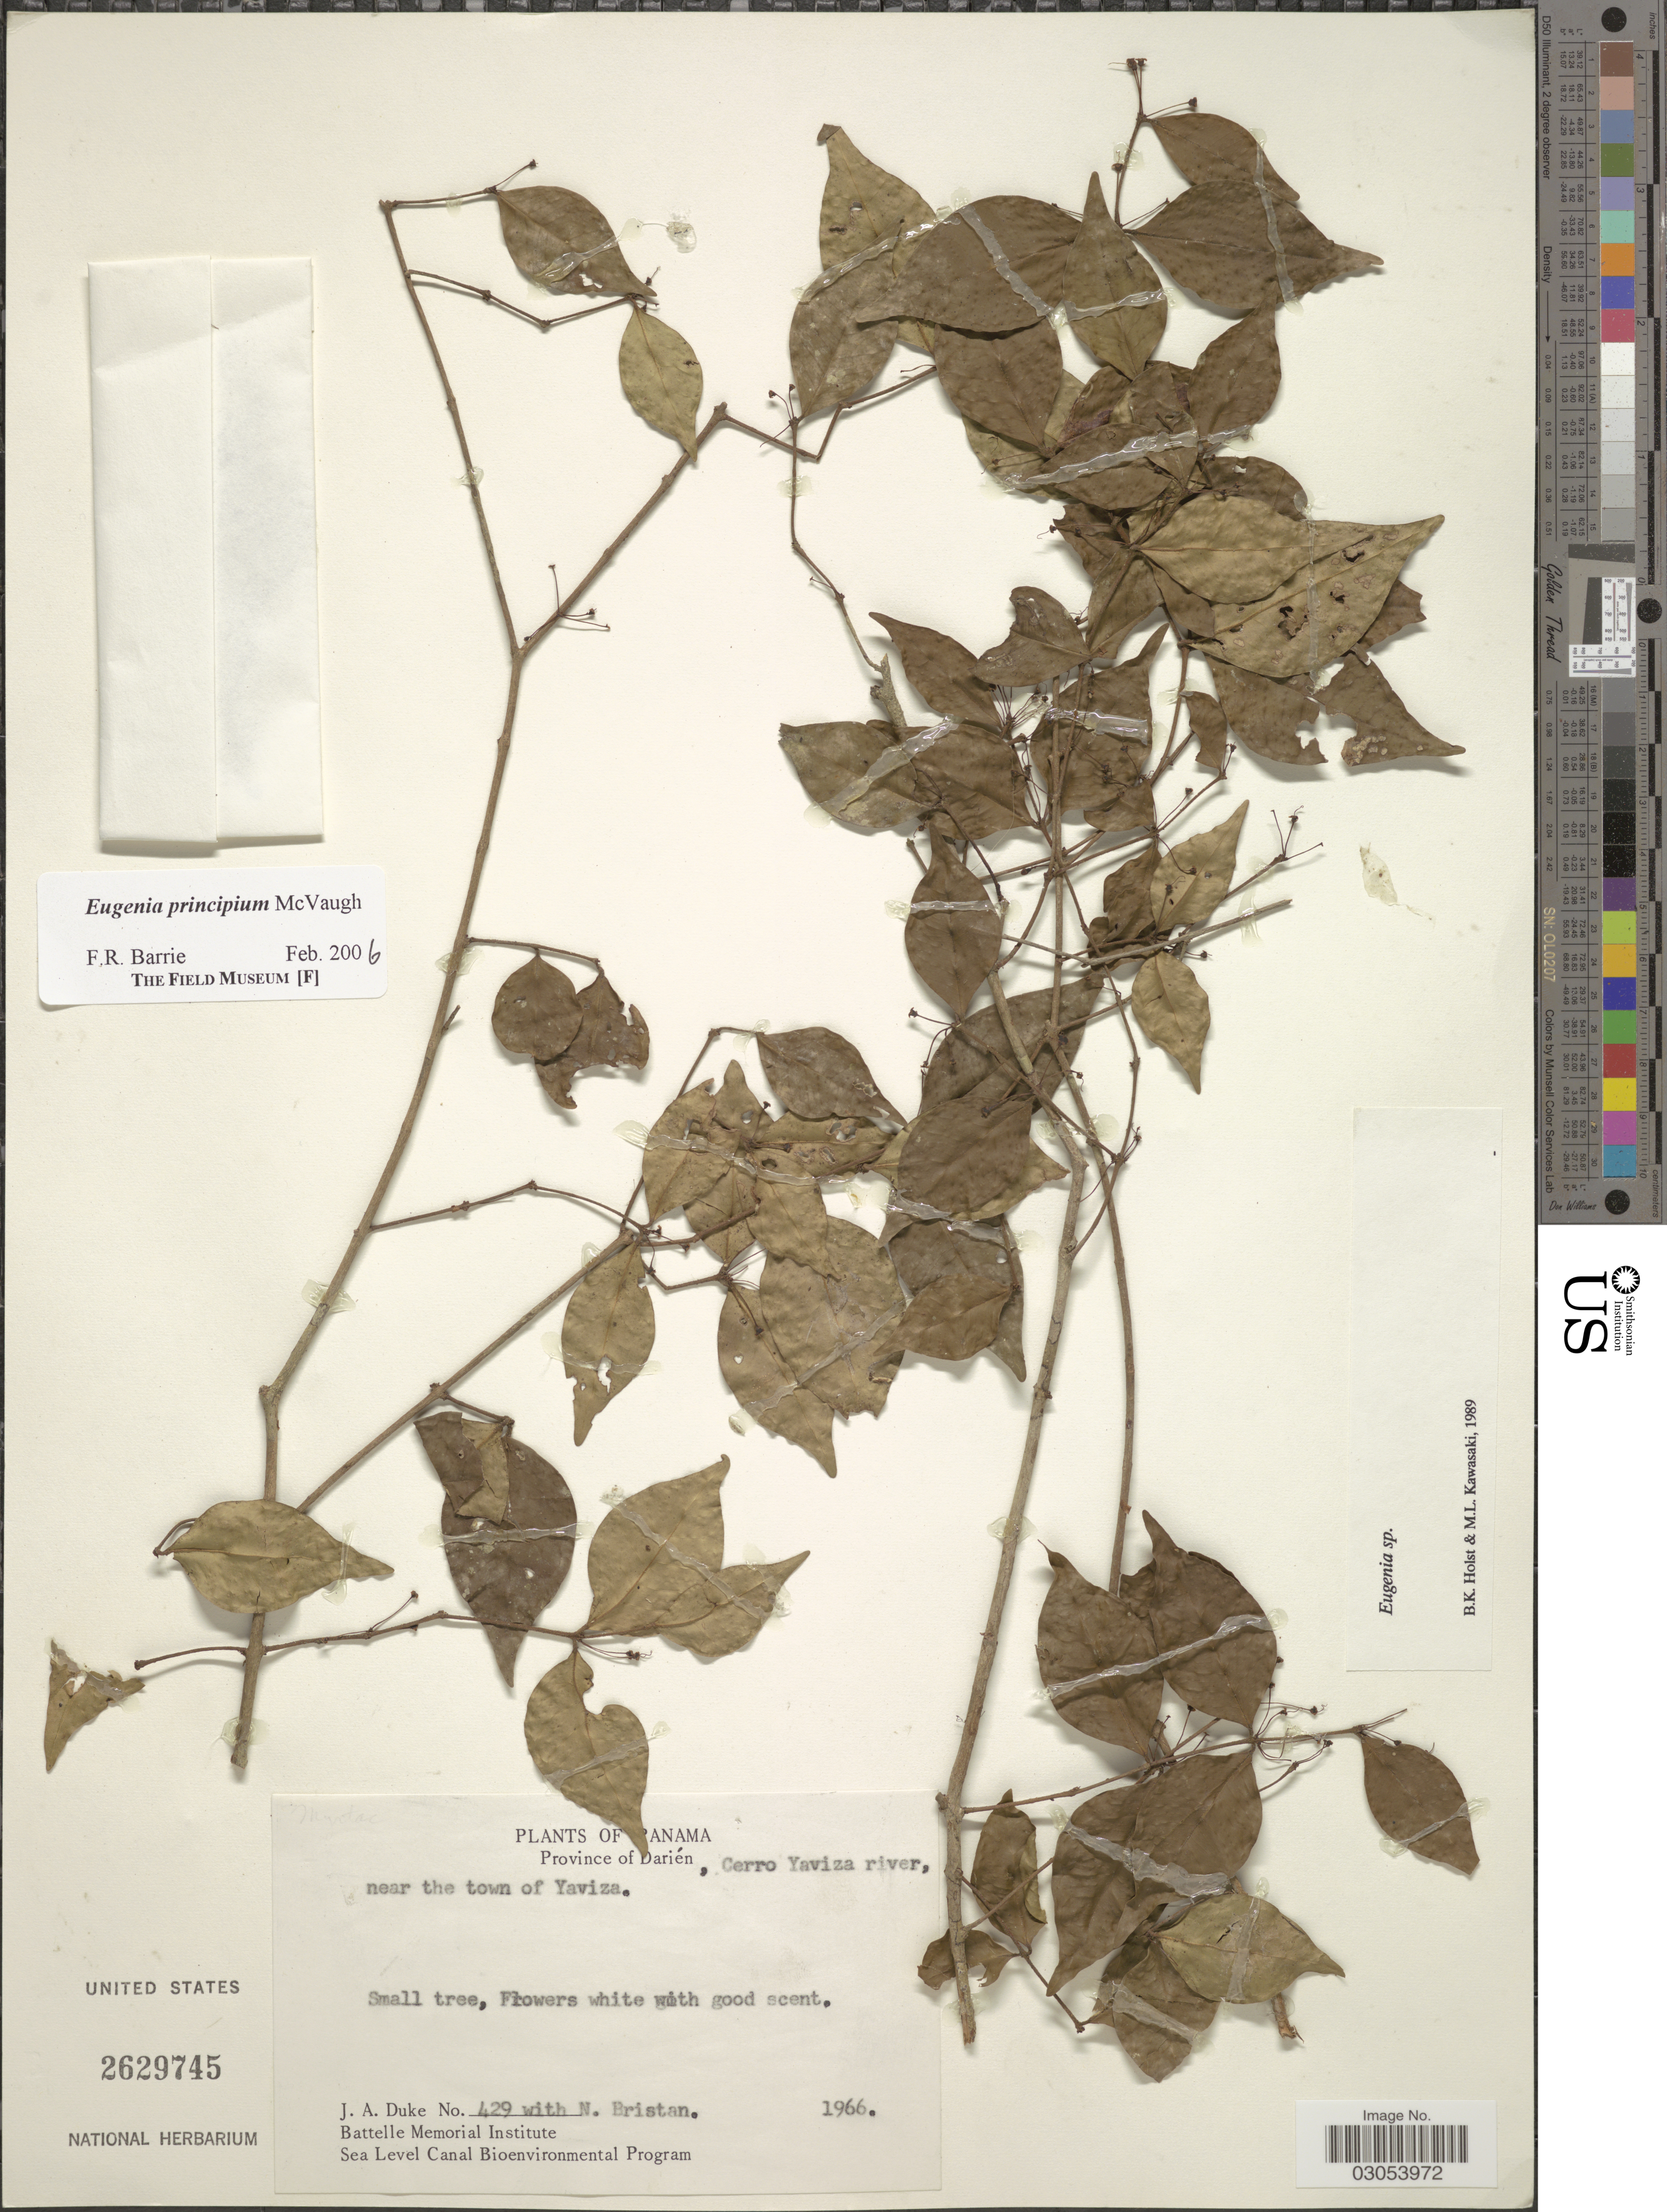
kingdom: Plantae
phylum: Tracheophyta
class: Magnoliopsida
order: Myrtales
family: Myrtaceae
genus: Eugenia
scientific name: Eugenia principium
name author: McVaugh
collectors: J. A. Duke & N. Bristan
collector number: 429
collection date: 1966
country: Panama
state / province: Darién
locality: Cerro Yaviza river, near the town of Yaviza.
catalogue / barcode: US 2629745